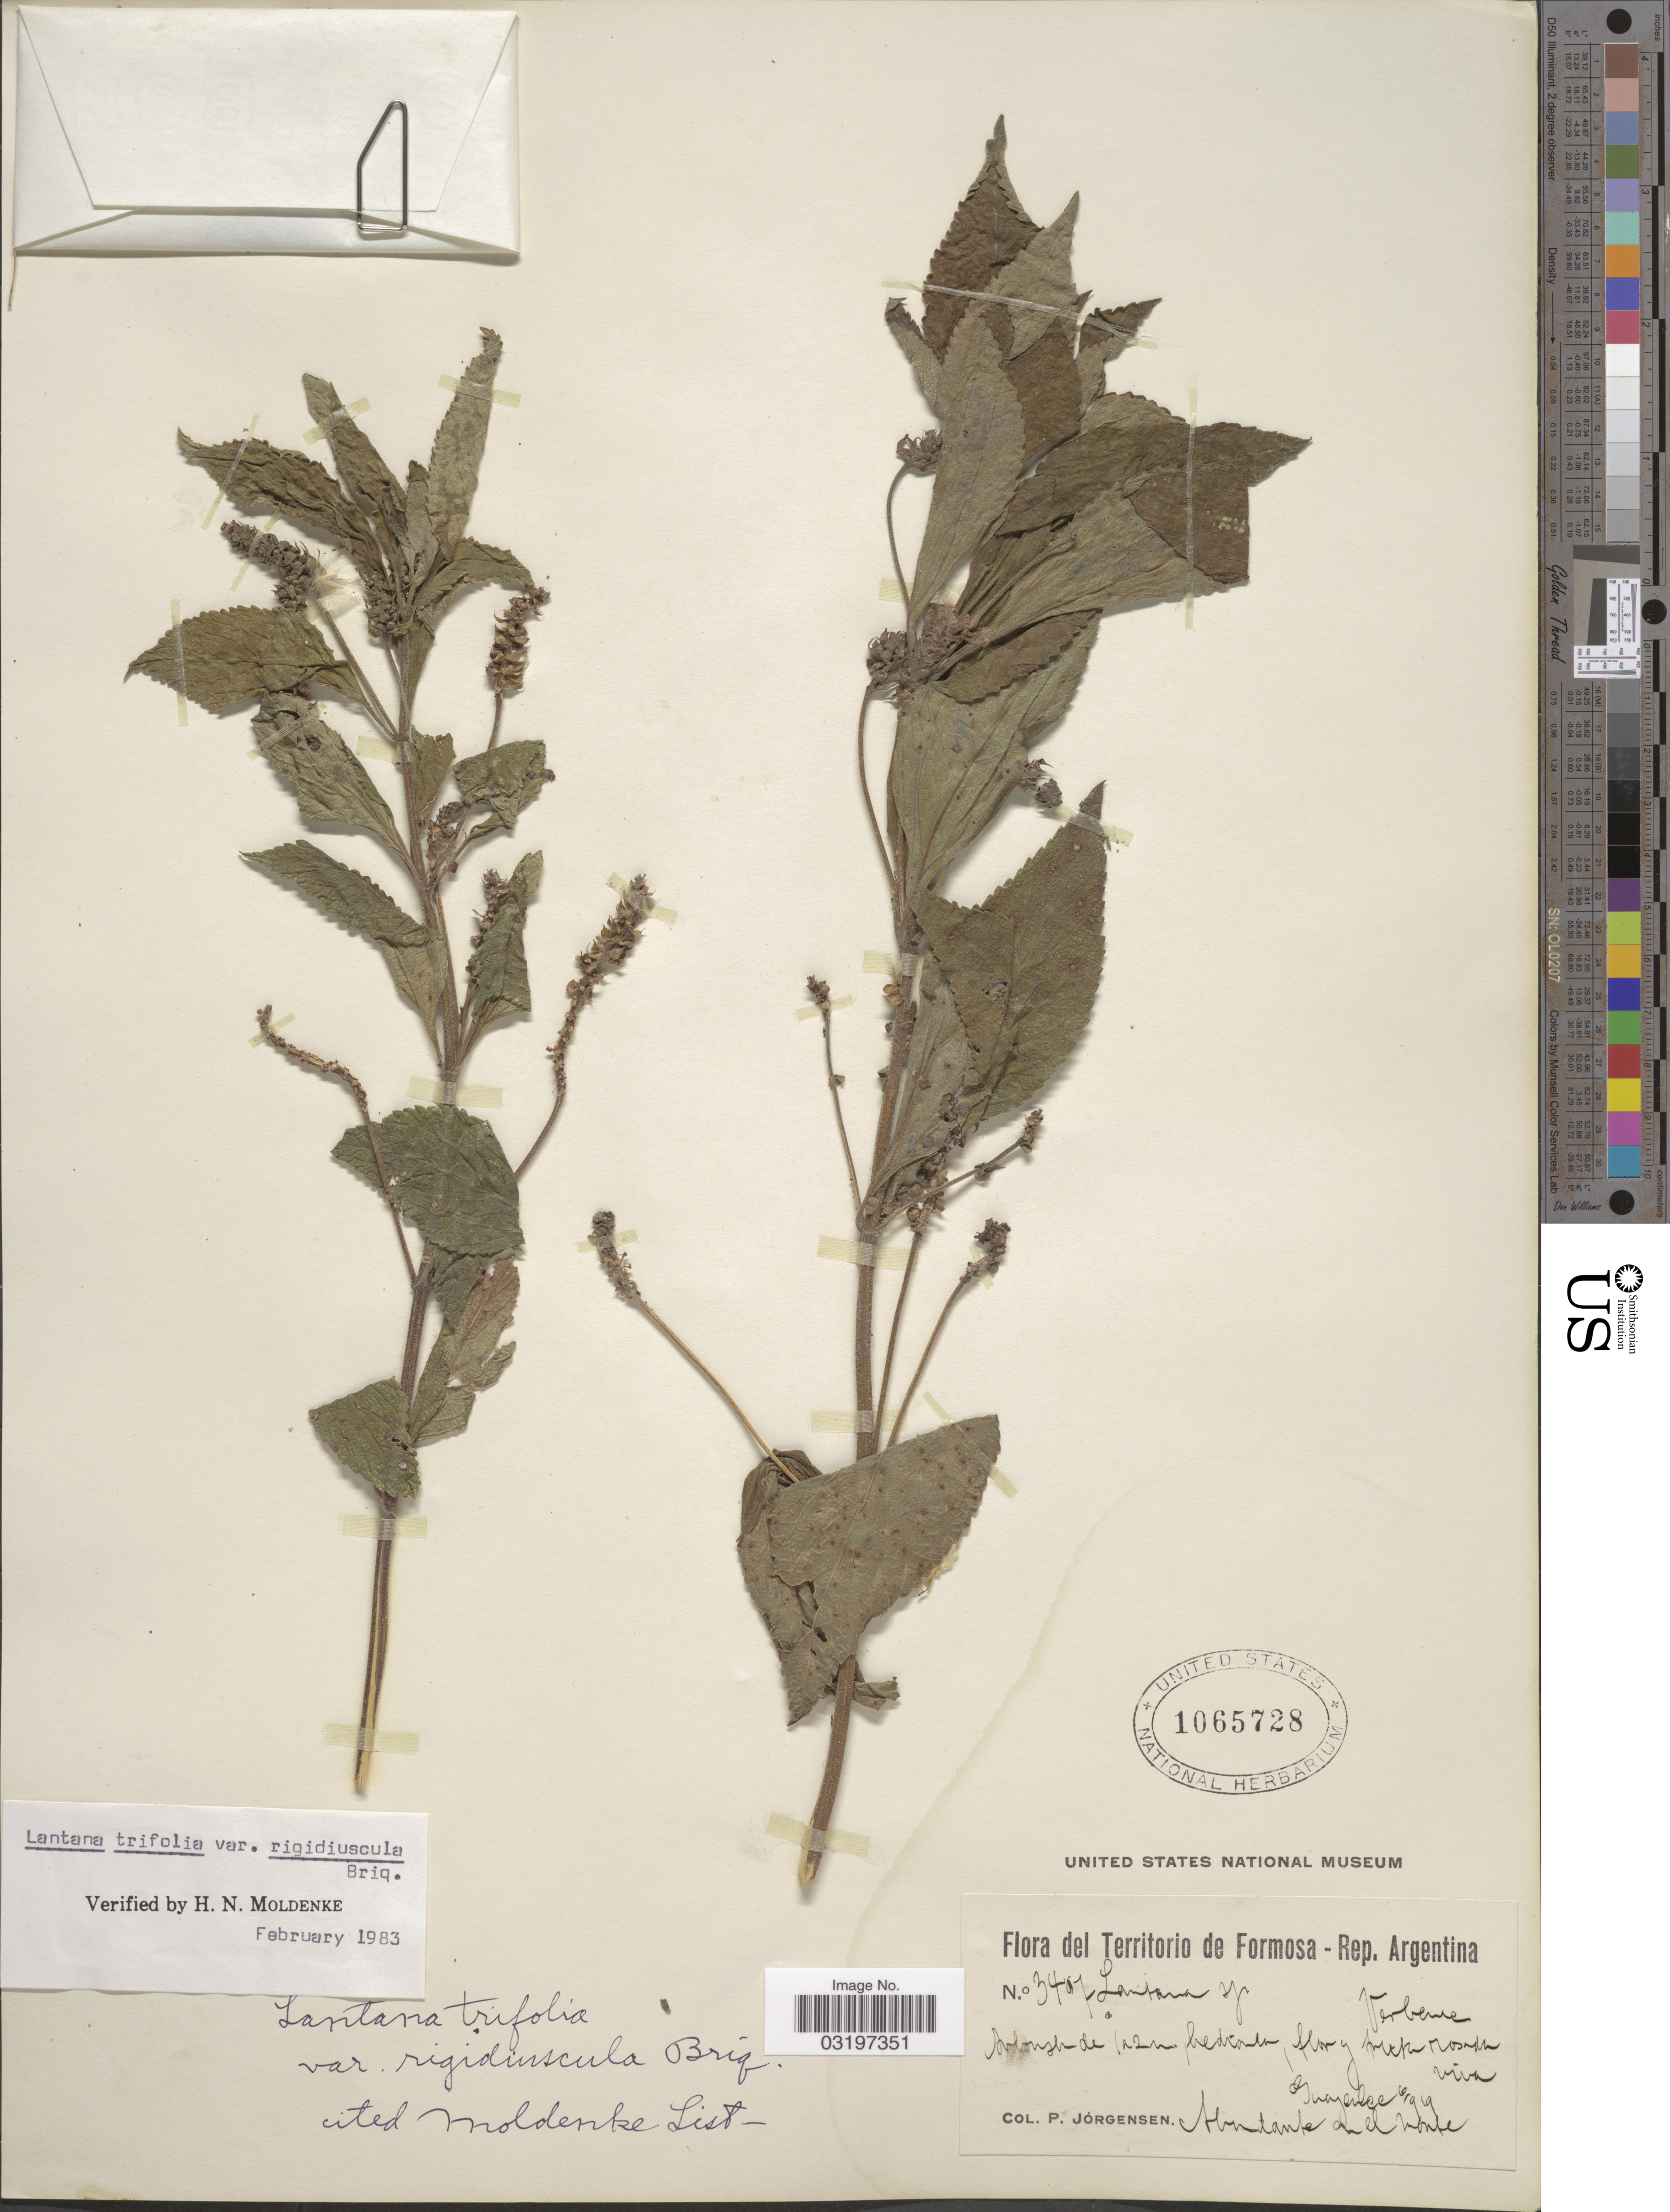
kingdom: Plantae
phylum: Tracheophyta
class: Magnoliopsida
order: Lamiales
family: Verbenaceae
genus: Lantana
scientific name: Lantana trifolia var. rigidiuscula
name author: Briq.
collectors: P. Jörgensen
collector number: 3407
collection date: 1919-06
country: Argentina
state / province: Formosa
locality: Guaycolec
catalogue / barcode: US 1065728